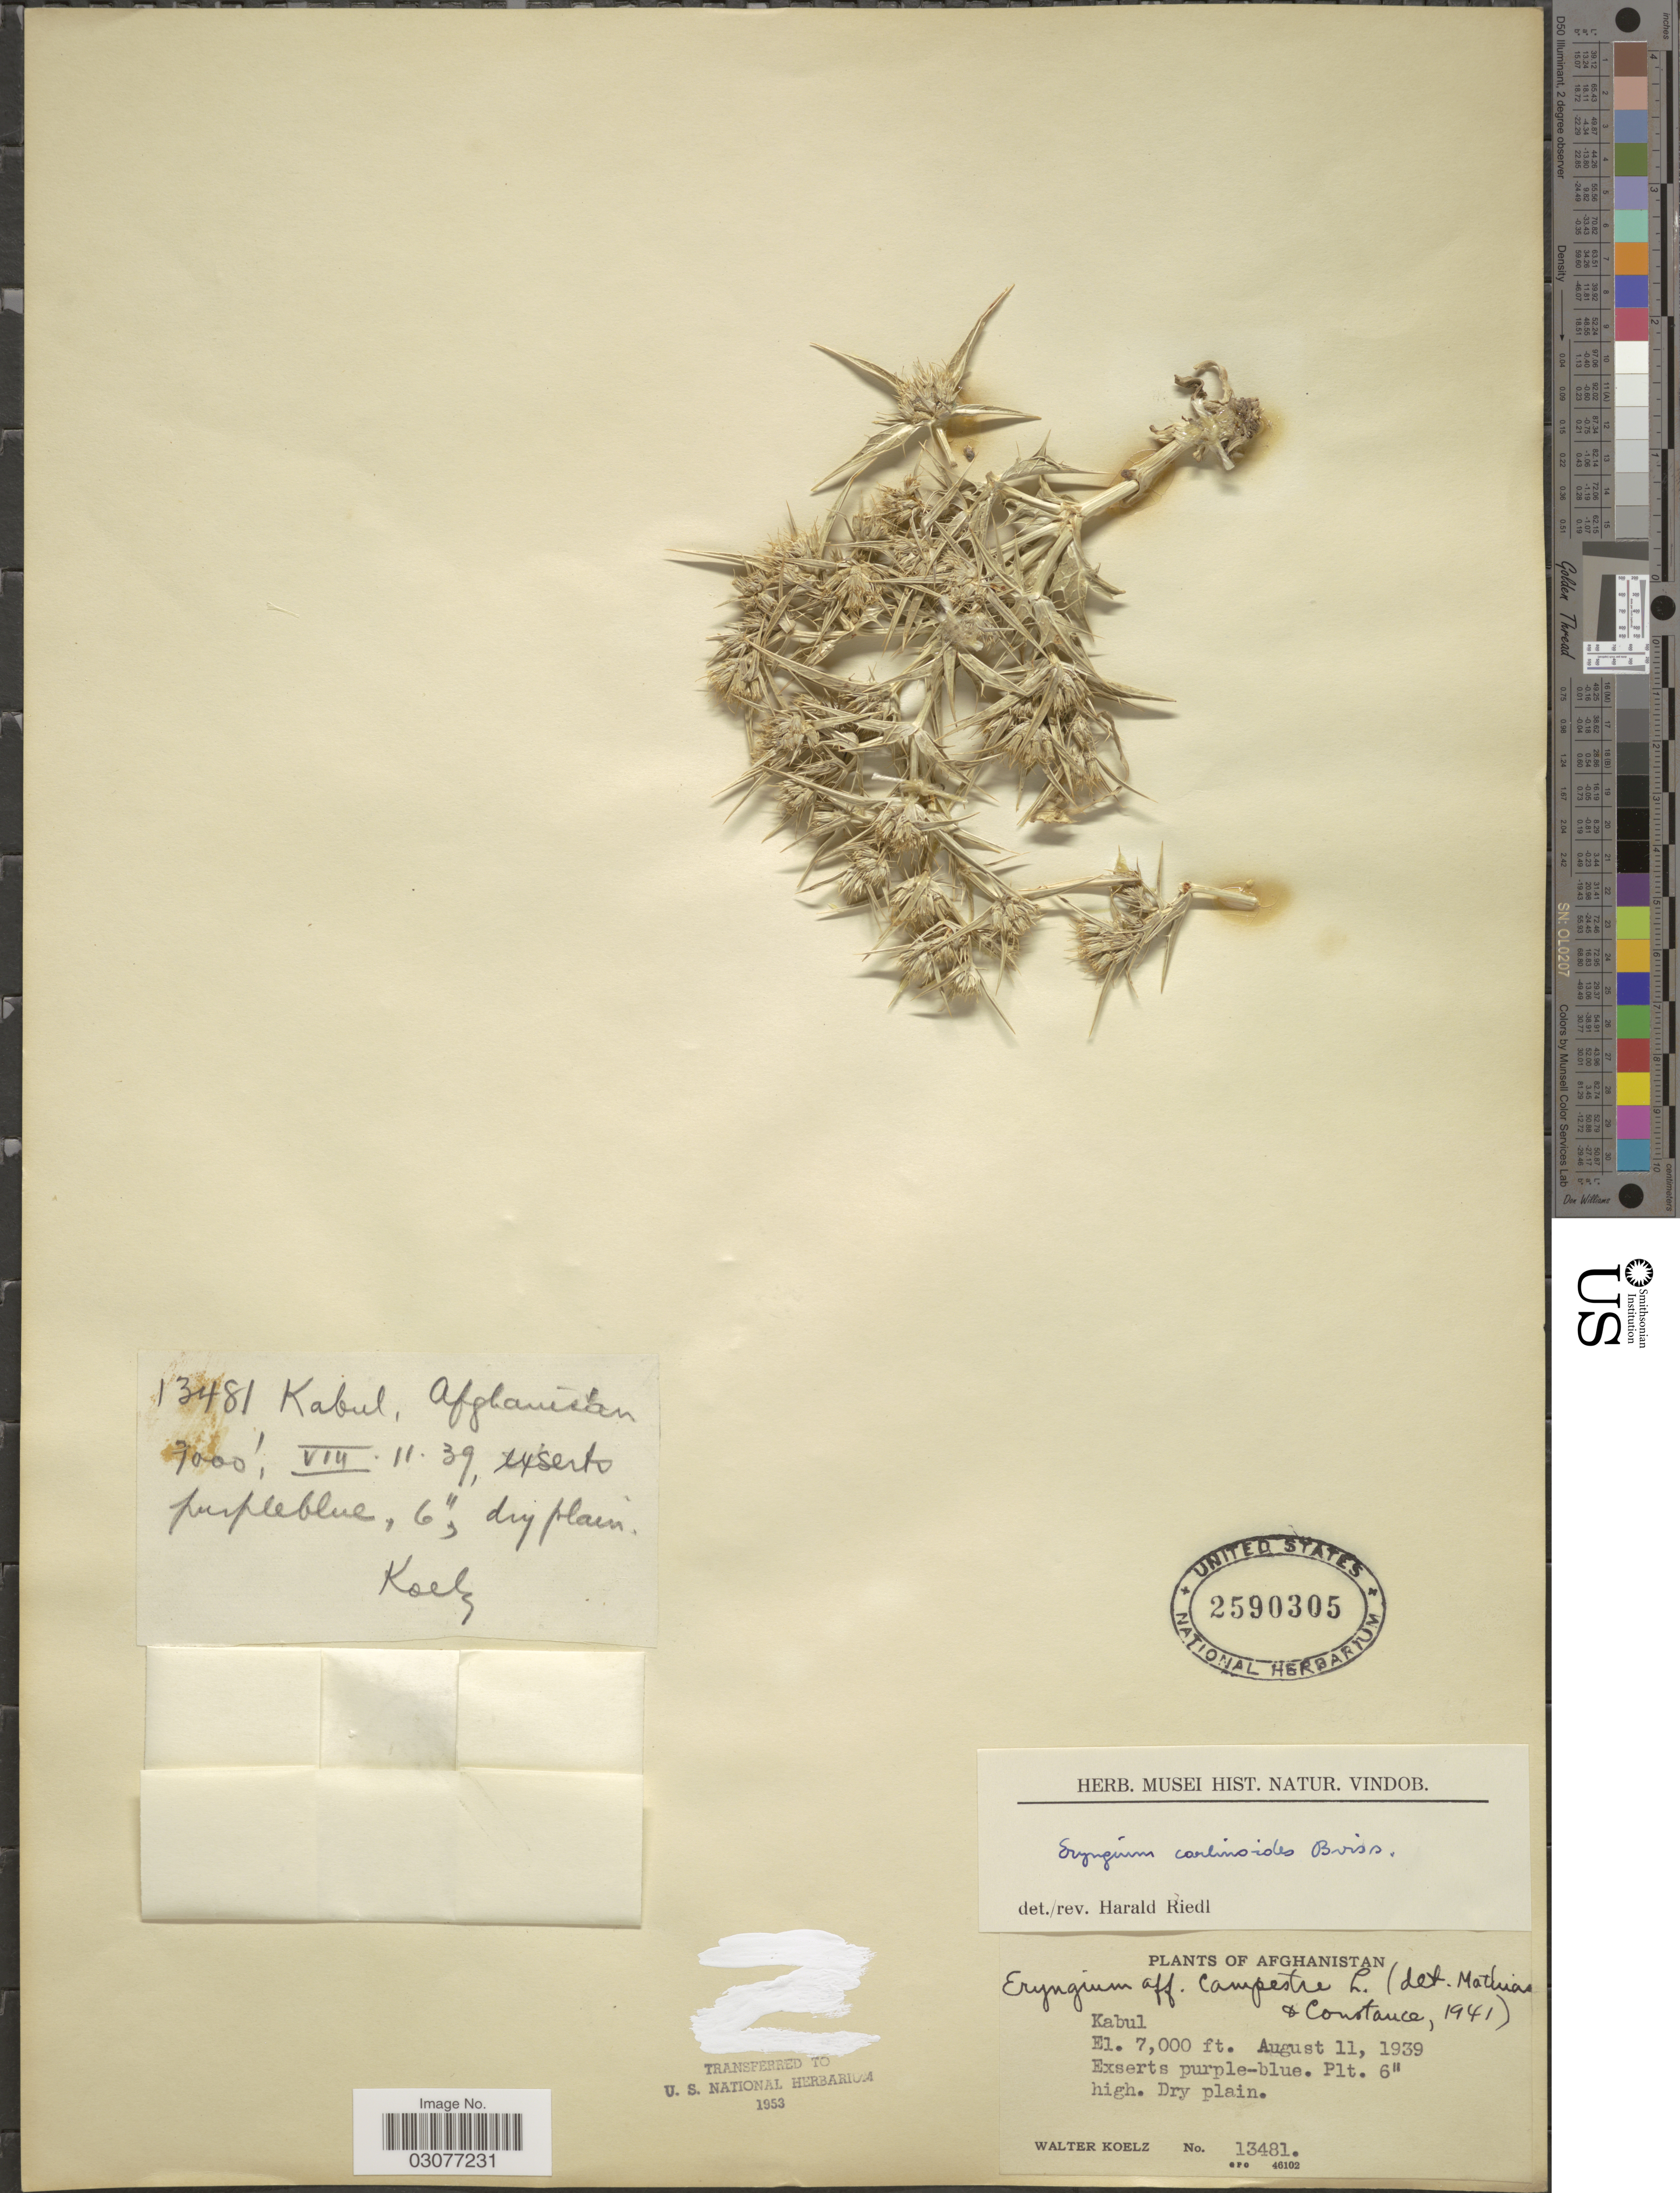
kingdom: Plantae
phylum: Tracheophyta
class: Magnoliopsida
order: Apiales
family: Apiaceae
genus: Eryngium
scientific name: Eryngium carlinoides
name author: Boiss.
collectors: W. N. Koelz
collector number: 13481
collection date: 1939-08-11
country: Afghanistan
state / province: Kabul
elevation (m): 2134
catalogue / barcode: US 2590305